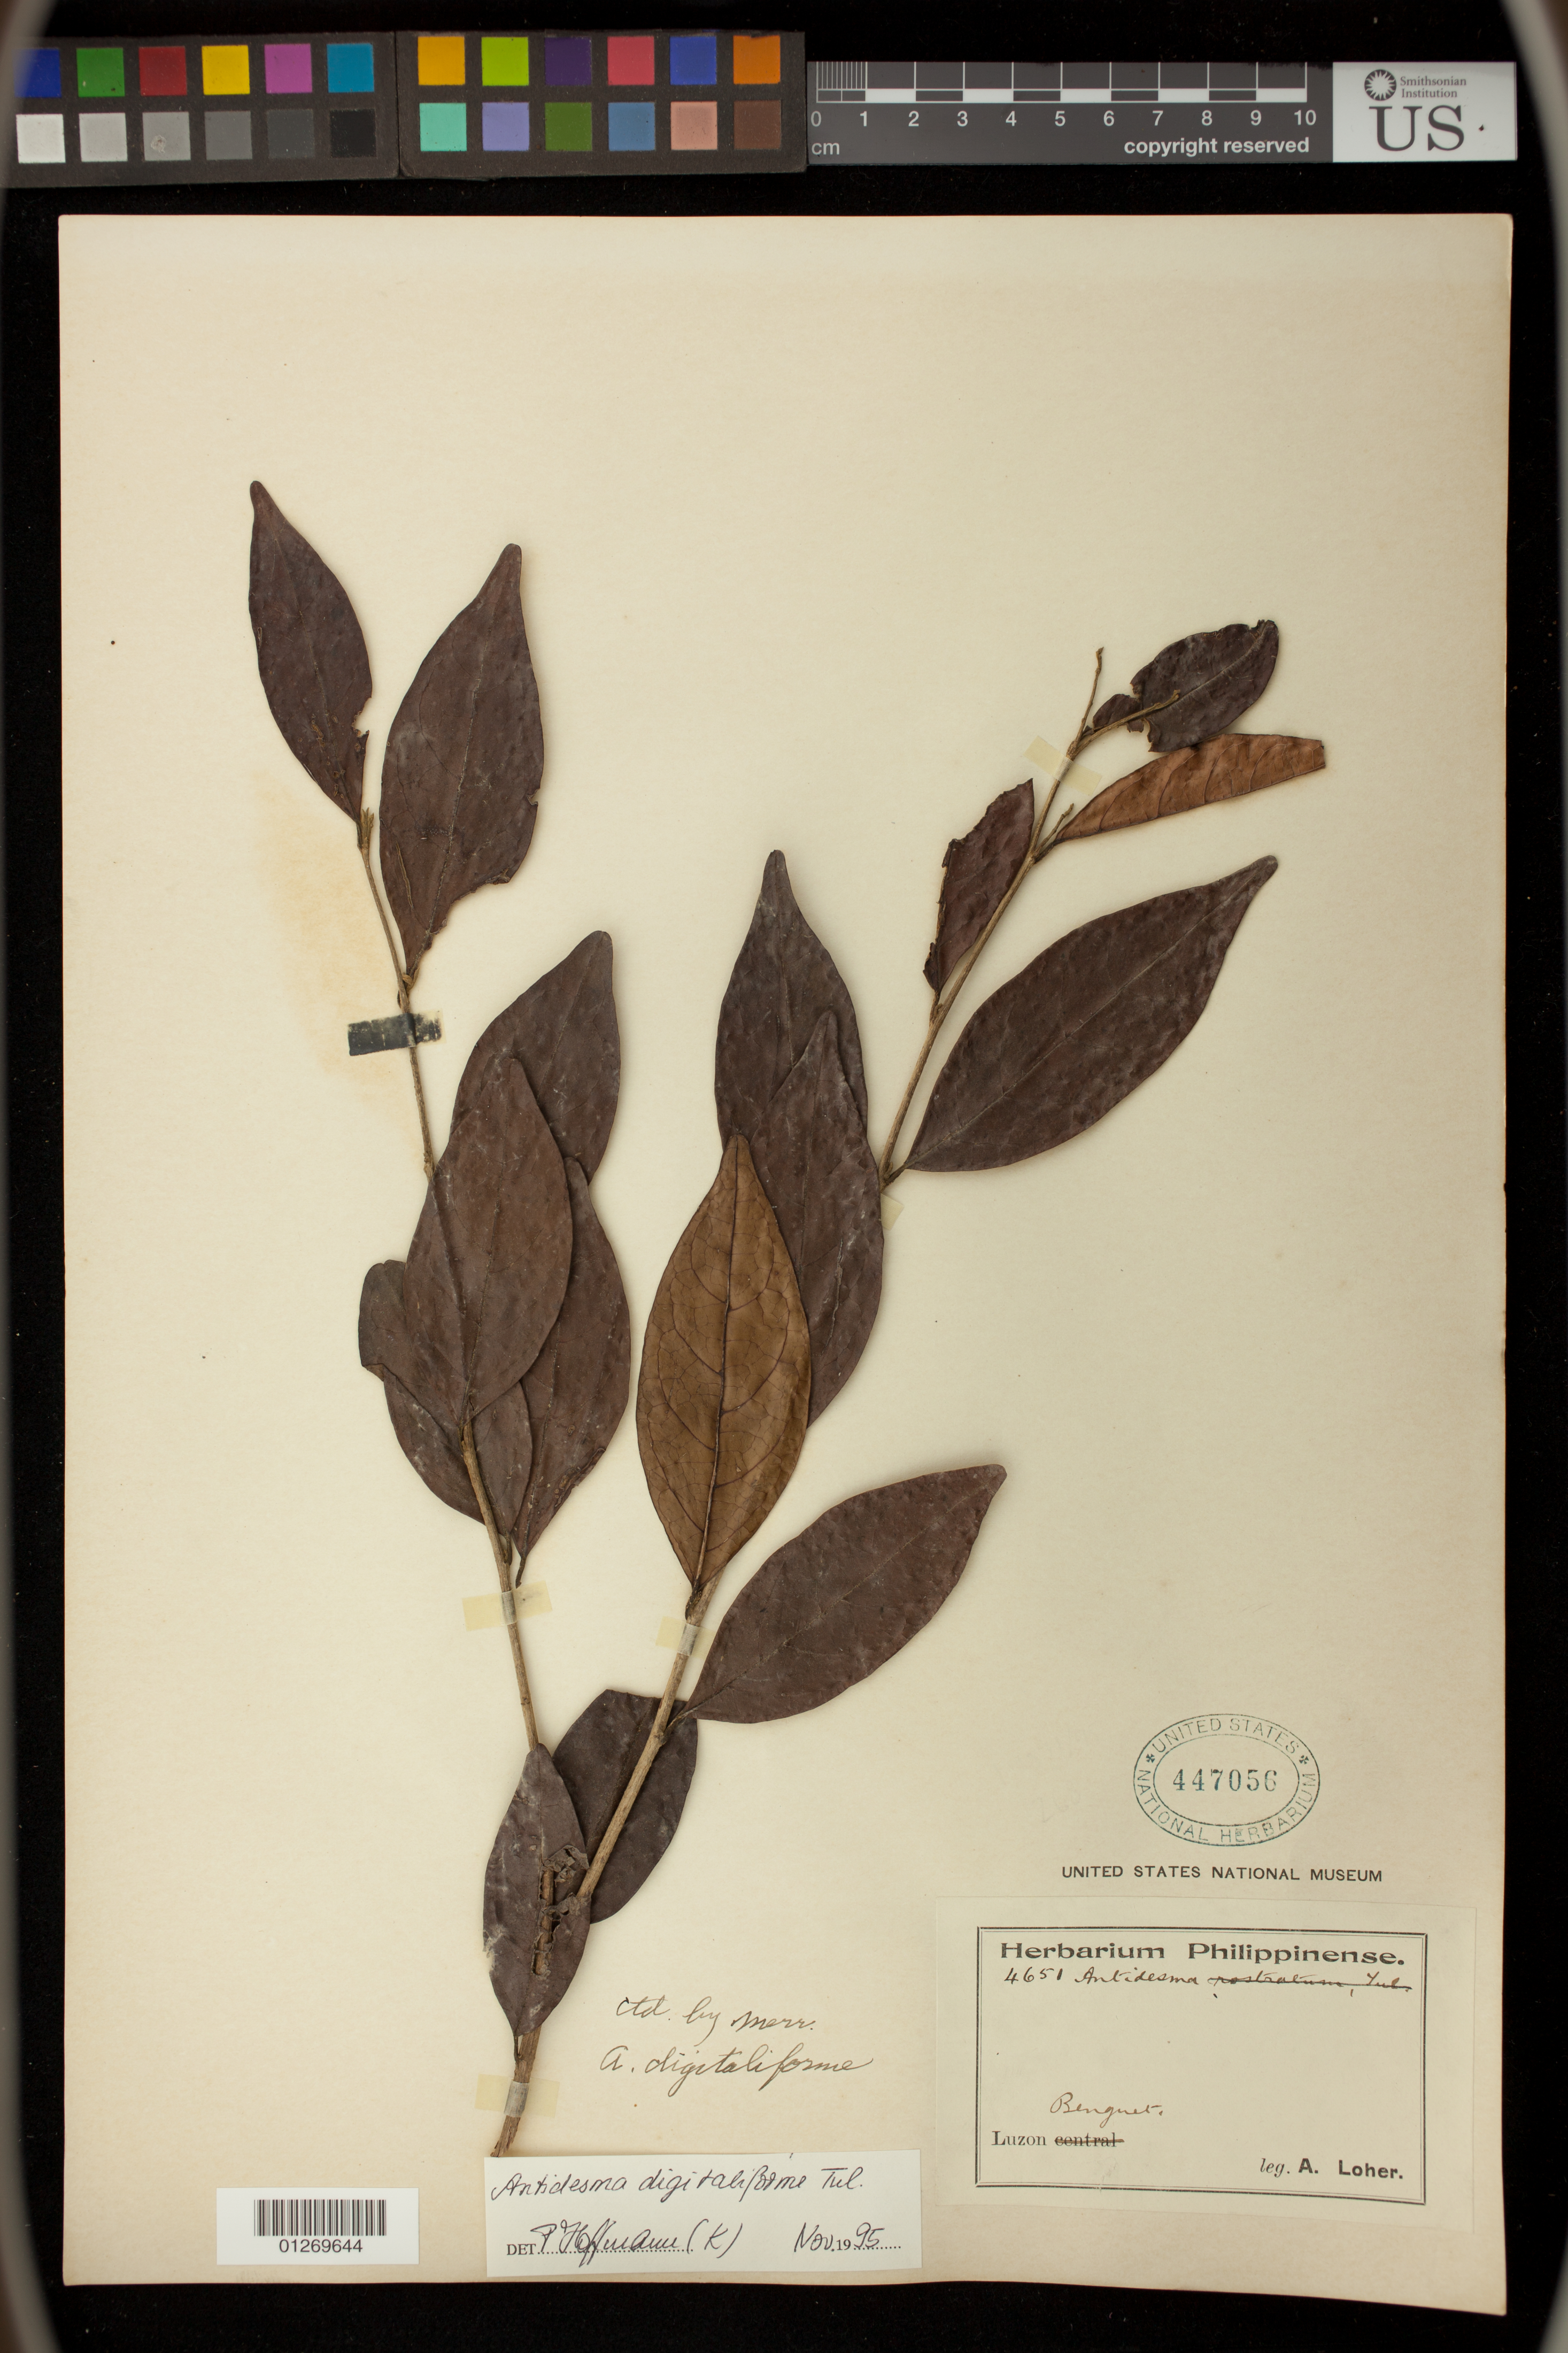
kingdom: Plantae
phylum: Tracheophyta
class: Magnoliopsida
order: Malpighiales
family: Phyllanthaceae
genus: Antidesma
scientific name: Antidesma digitaliforme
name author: Tul.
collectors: A. Loher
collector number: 4651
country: Philippines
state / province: Cordillera (Administrative Region)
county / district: Benguet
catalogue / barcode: US 447056